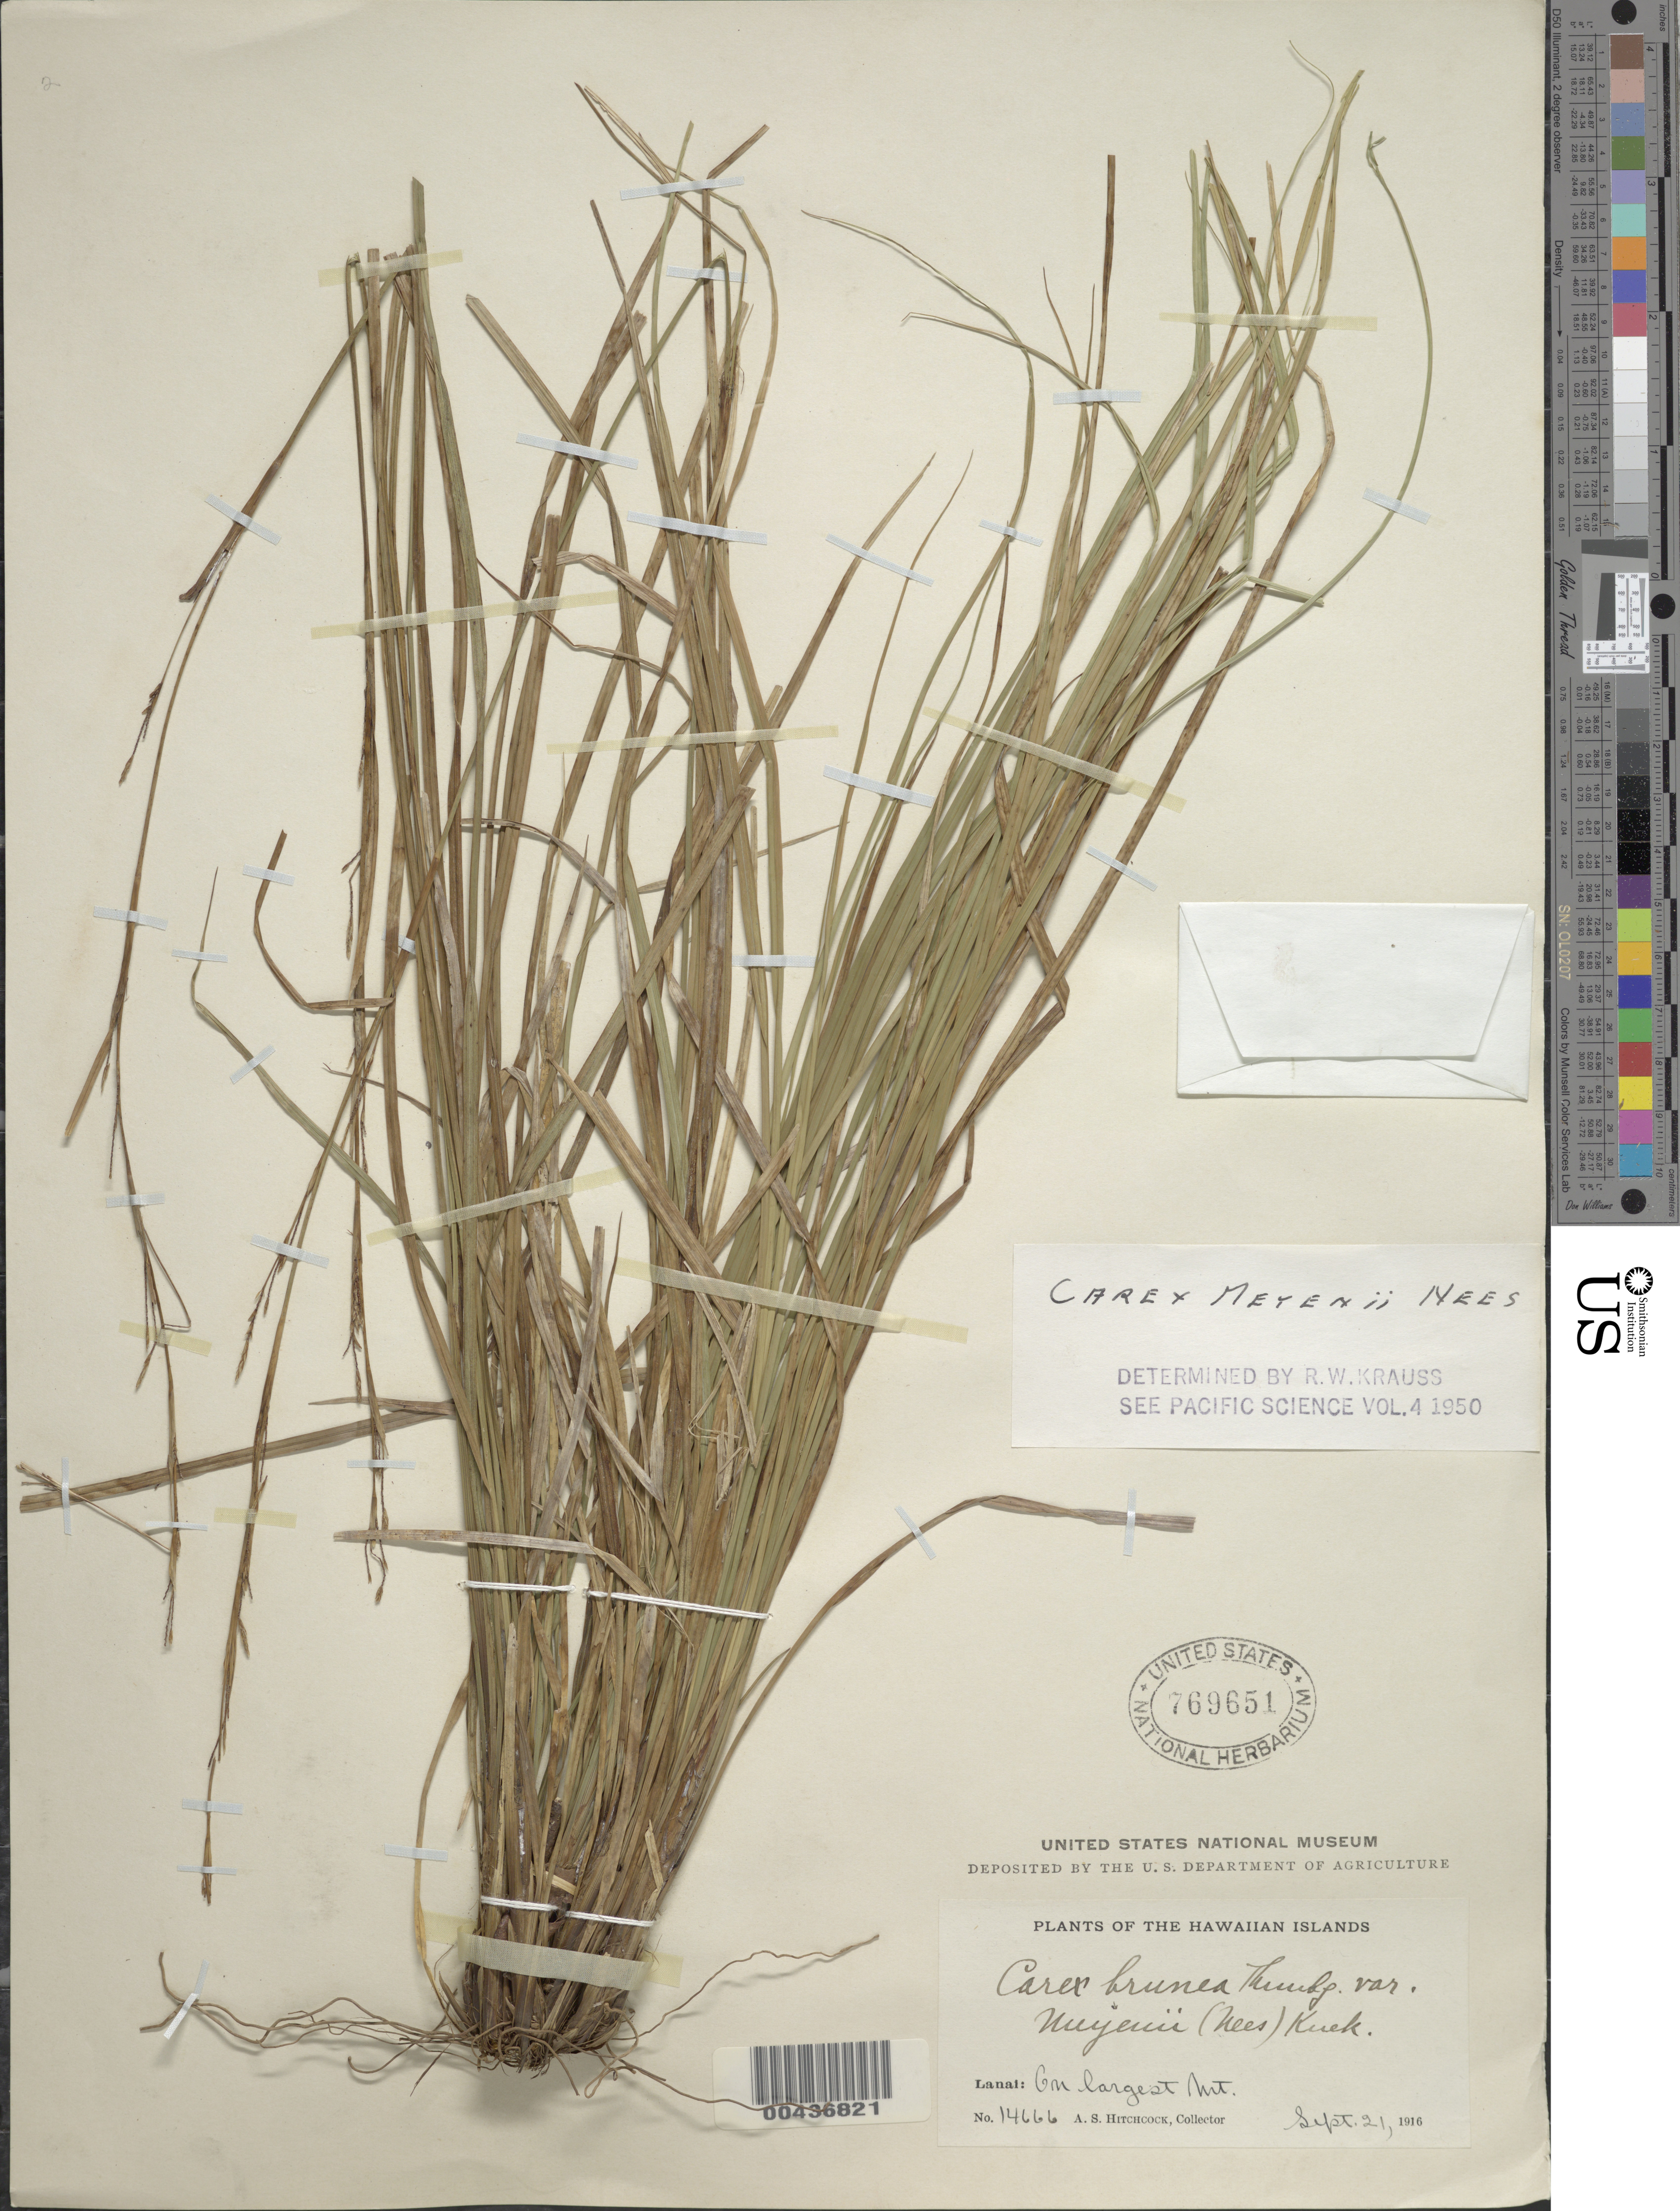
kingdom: Plantae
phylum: Tracheophyta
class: Liliopsida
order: Poales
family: Cyperaceae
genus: Carex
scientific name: Carex meyenii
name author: Nees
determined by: Krauss, R. W.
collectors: A. S. Hitchcock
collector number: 14666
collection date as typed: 21 Sep 1916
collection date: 1916-09-21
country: United States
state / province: Hawaii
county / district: Maui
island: Lana'i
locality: Lanai, on largest mountain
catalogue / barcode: US 769651